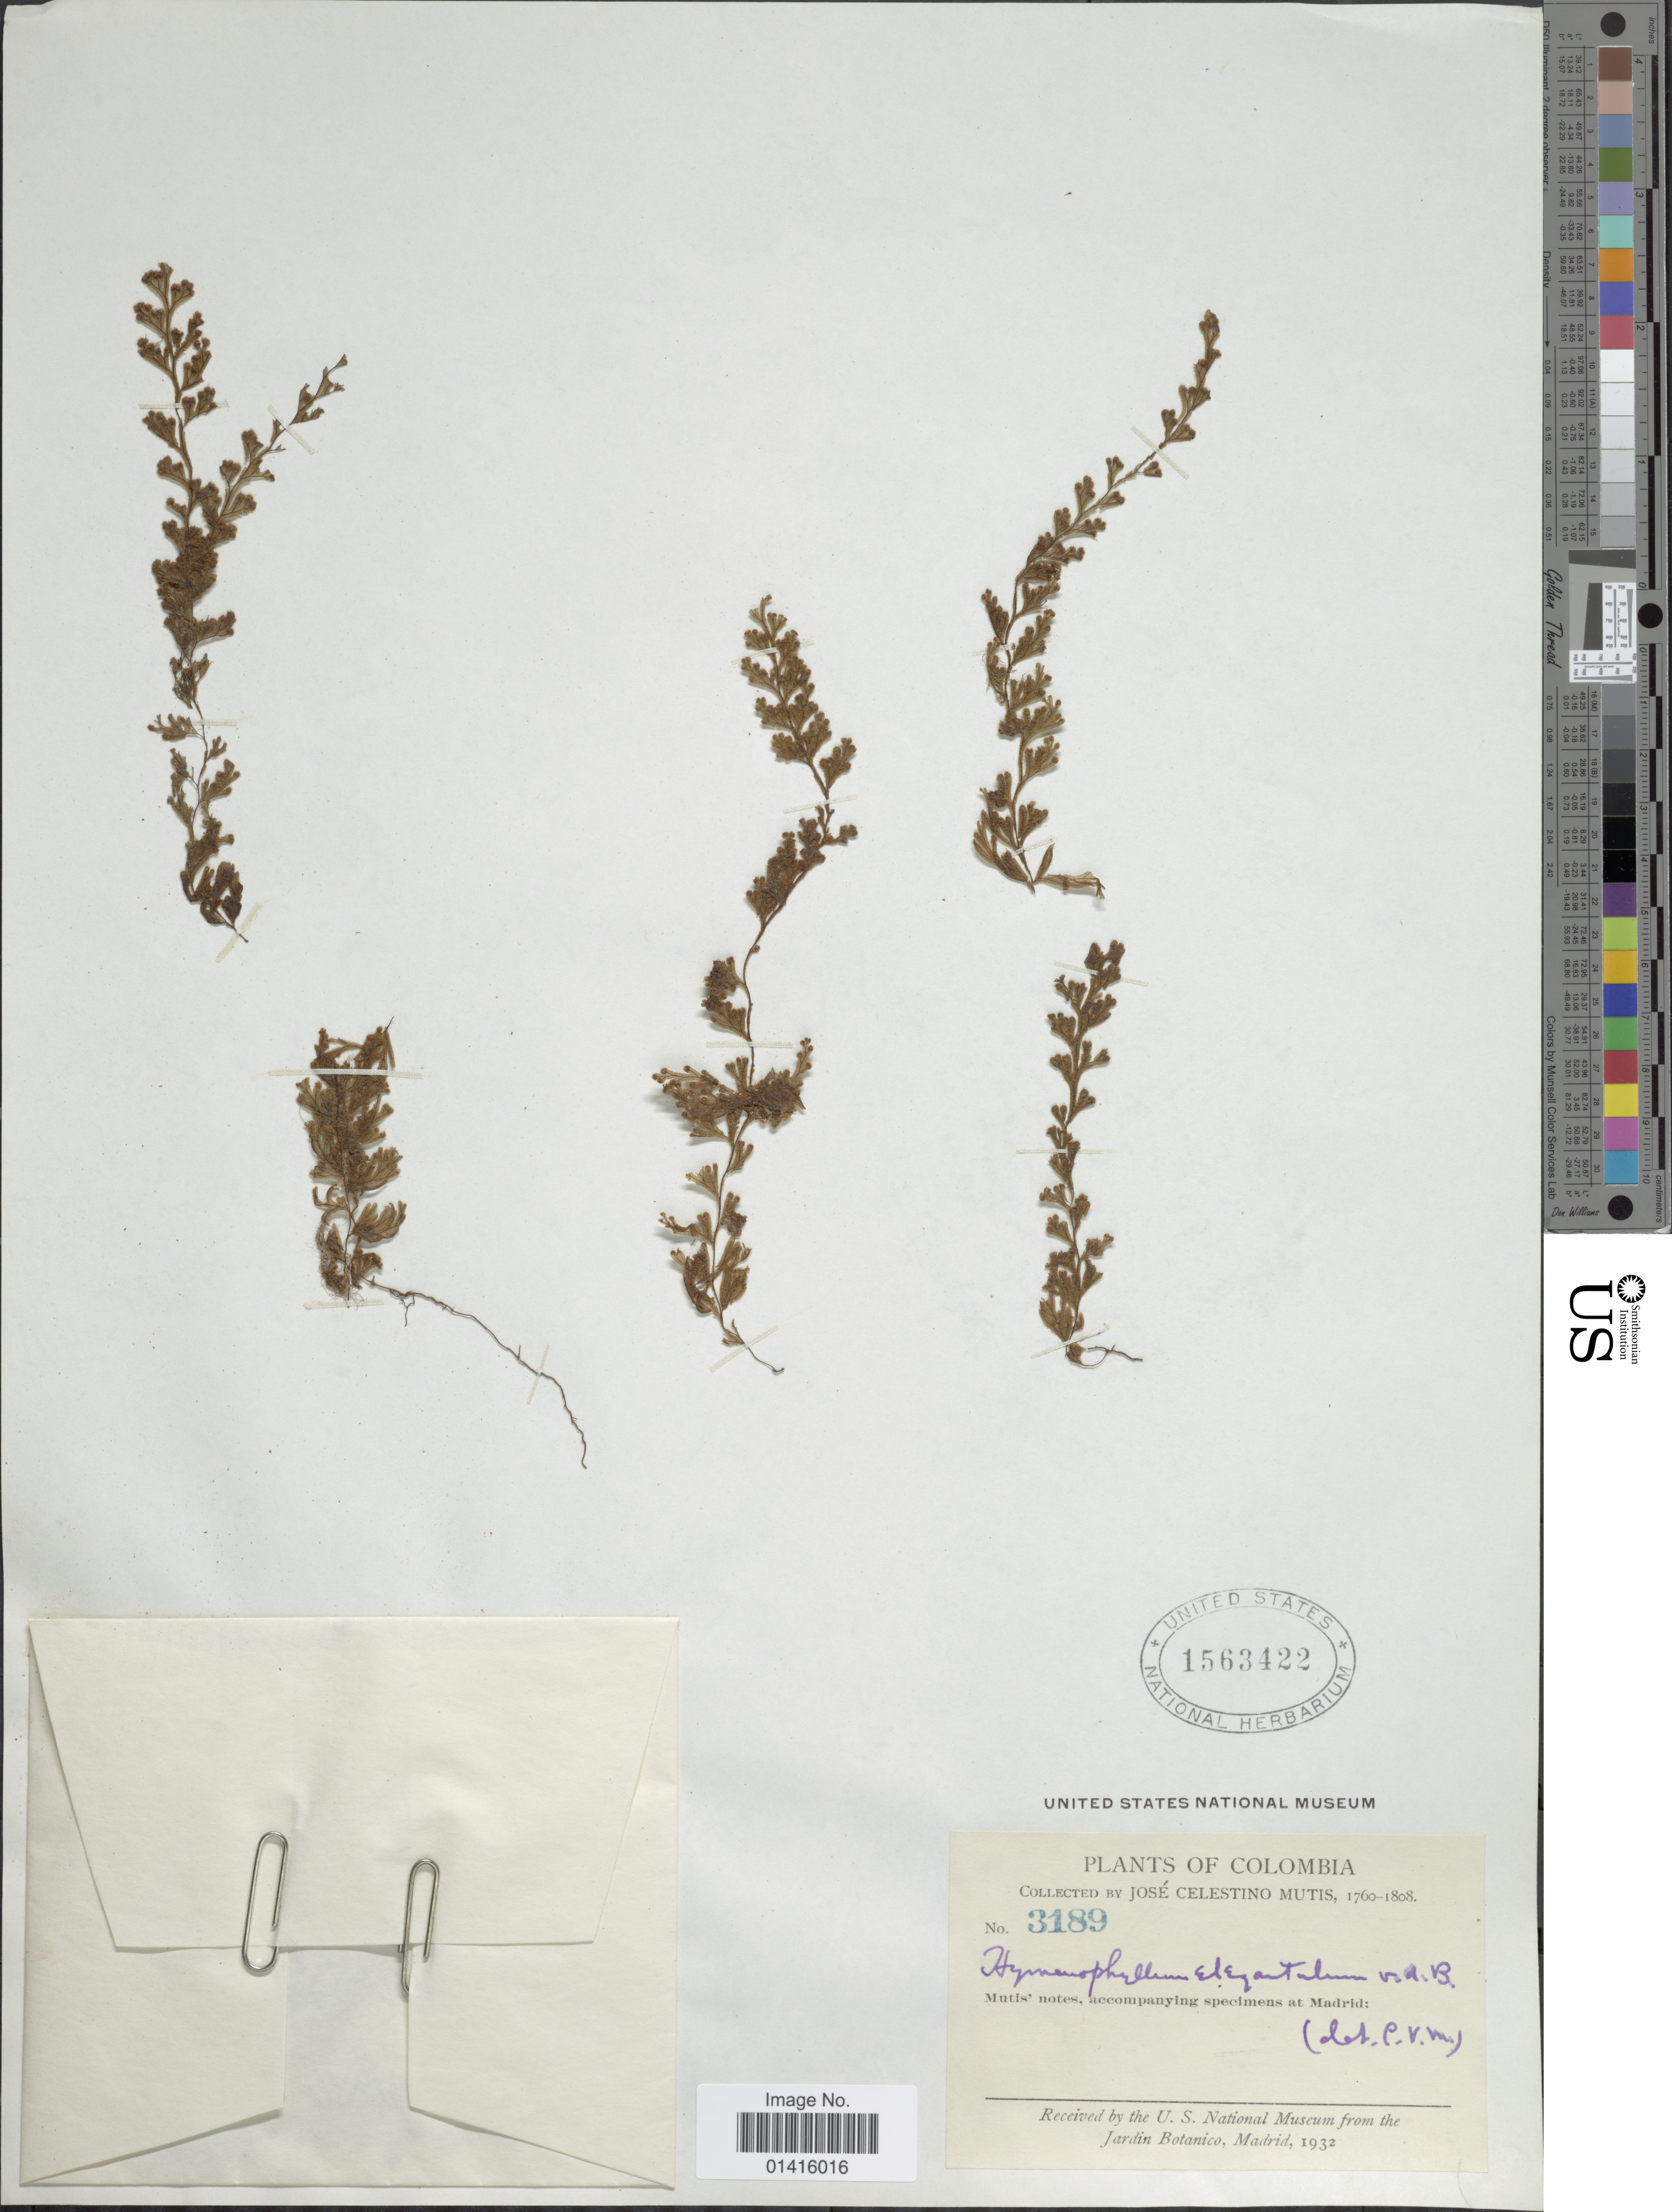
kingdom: Plantae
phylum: Tracheophyta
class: Polypodiopsida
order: Hymenophyllales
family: Hymenophyllaceae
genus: Hymenophyllum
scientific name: Hymenophyllum elegantulum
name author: Bosch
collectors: J. C. B. Mutis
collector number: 3189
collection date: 1760/1808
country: Colombia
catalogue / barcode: US 1563422